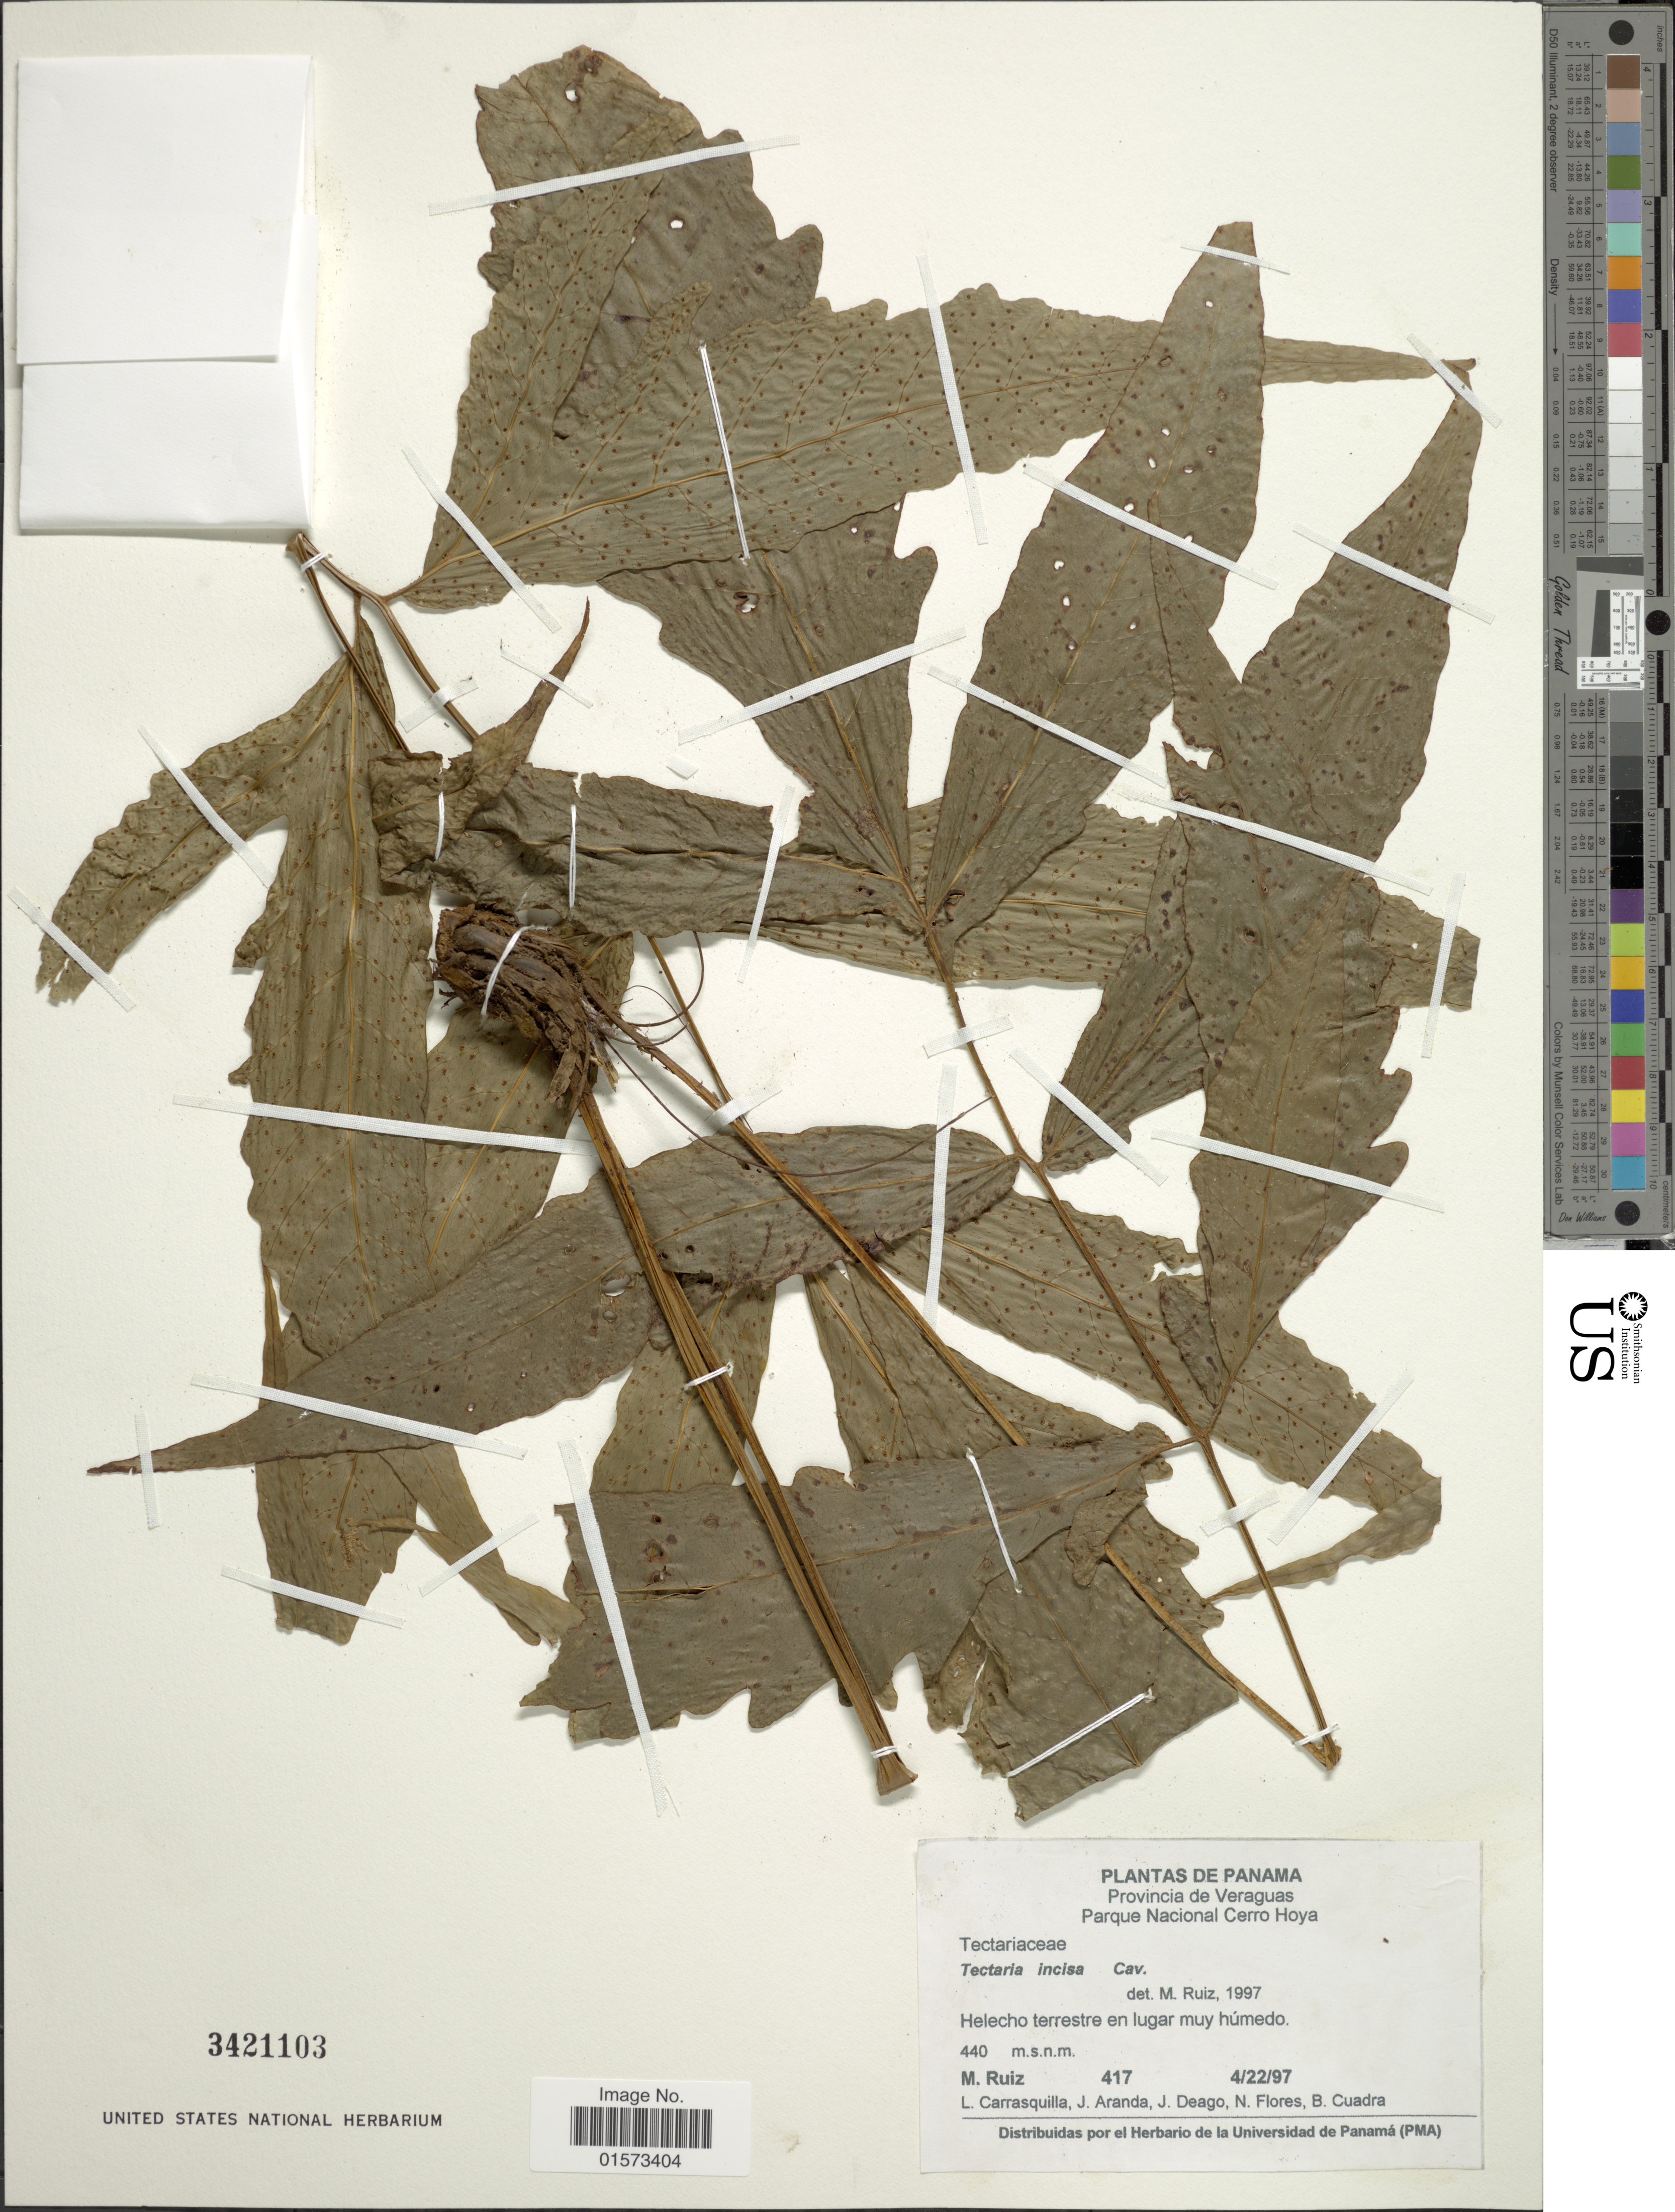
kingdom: Plantae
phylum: Tracheophyta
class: Polypodiopsida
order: Polypodiales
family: Tectariaceae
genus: Tectaria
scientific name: Tectaria incisa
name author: Cav.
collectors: M. Ruiz, L. Carrasquilla, J. Aranda, J. Deago & et al.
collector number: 417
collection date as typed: Transcribed d/m/y: 22/4/97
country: Panama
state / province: Veraguas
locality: Provincia de Veraguas, Parque Nacional Cerro Hpya. Helecho terreste en lugar muy humedo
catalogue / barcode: US 3421103